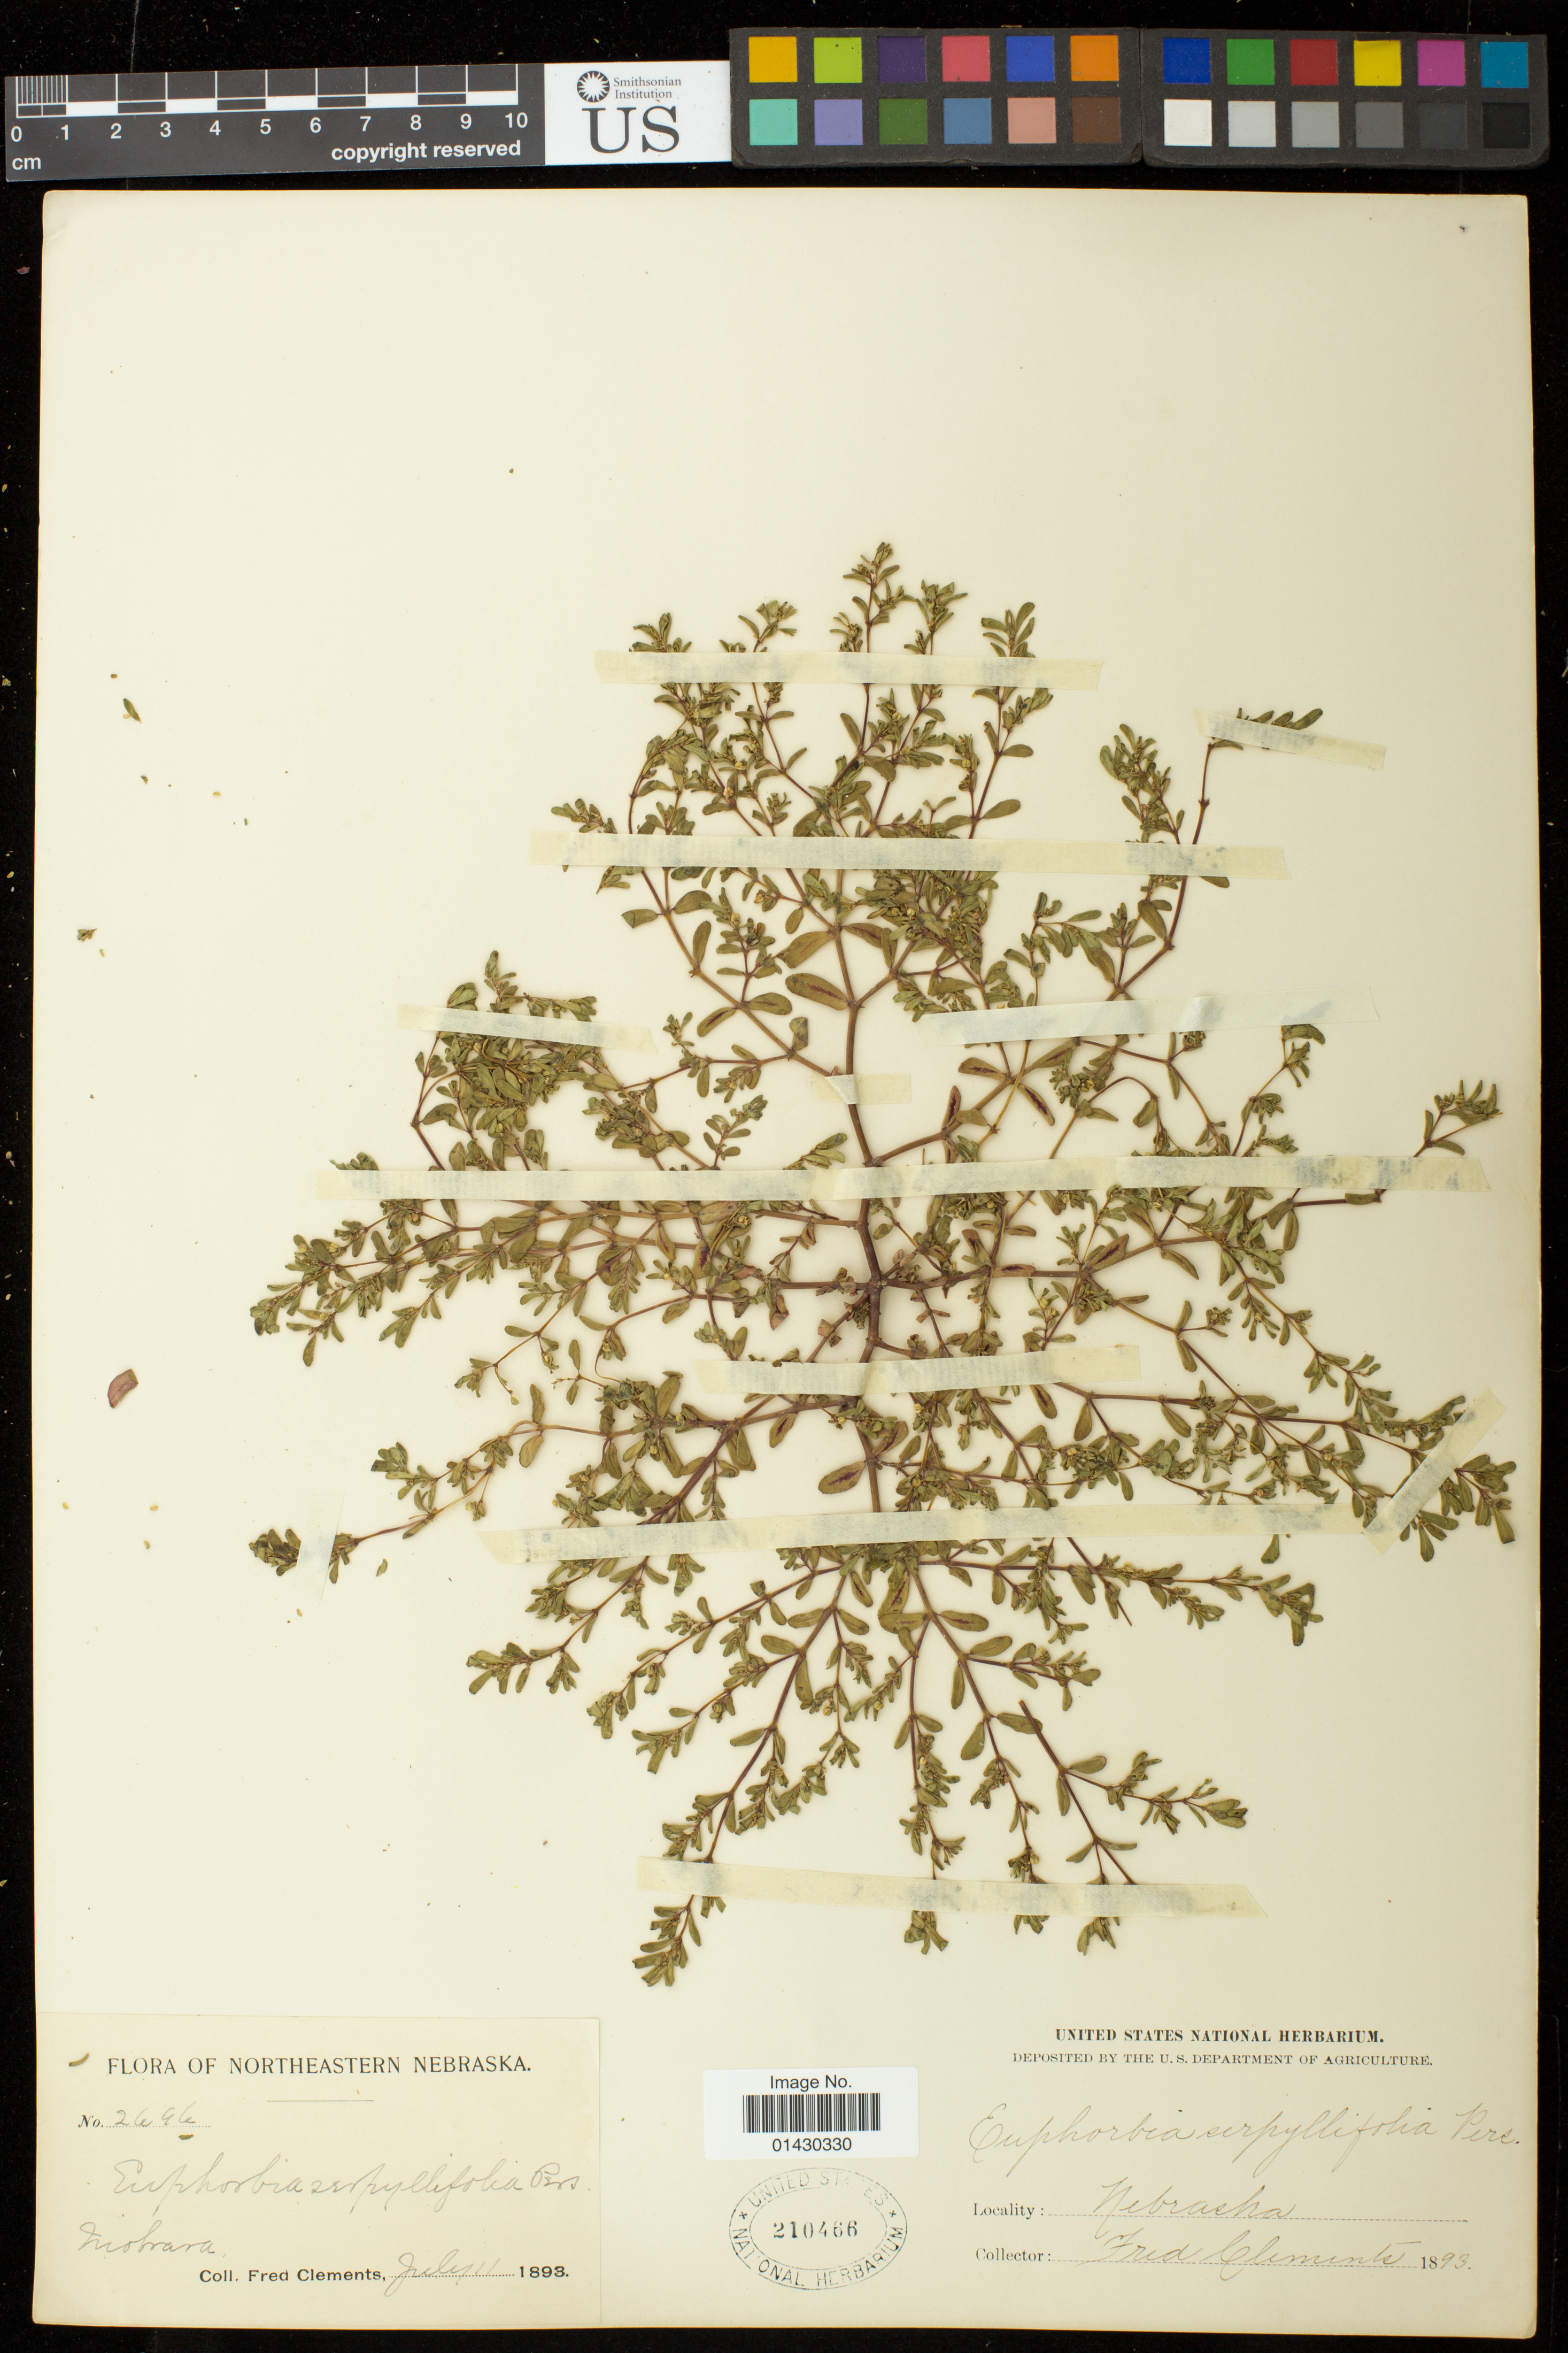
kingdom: Plantae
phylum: Tracheophyta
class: Magnoliopsida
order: Malpighiales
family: Euphorbiaceae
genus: Euphorbia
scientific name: Euphorbia serpillifolia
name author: Pers.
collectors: F. E. Clements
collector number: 2696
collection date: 1893-07-11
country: United States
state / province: Nebraska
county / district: Knox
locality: Niobrara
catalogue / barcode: US 210466